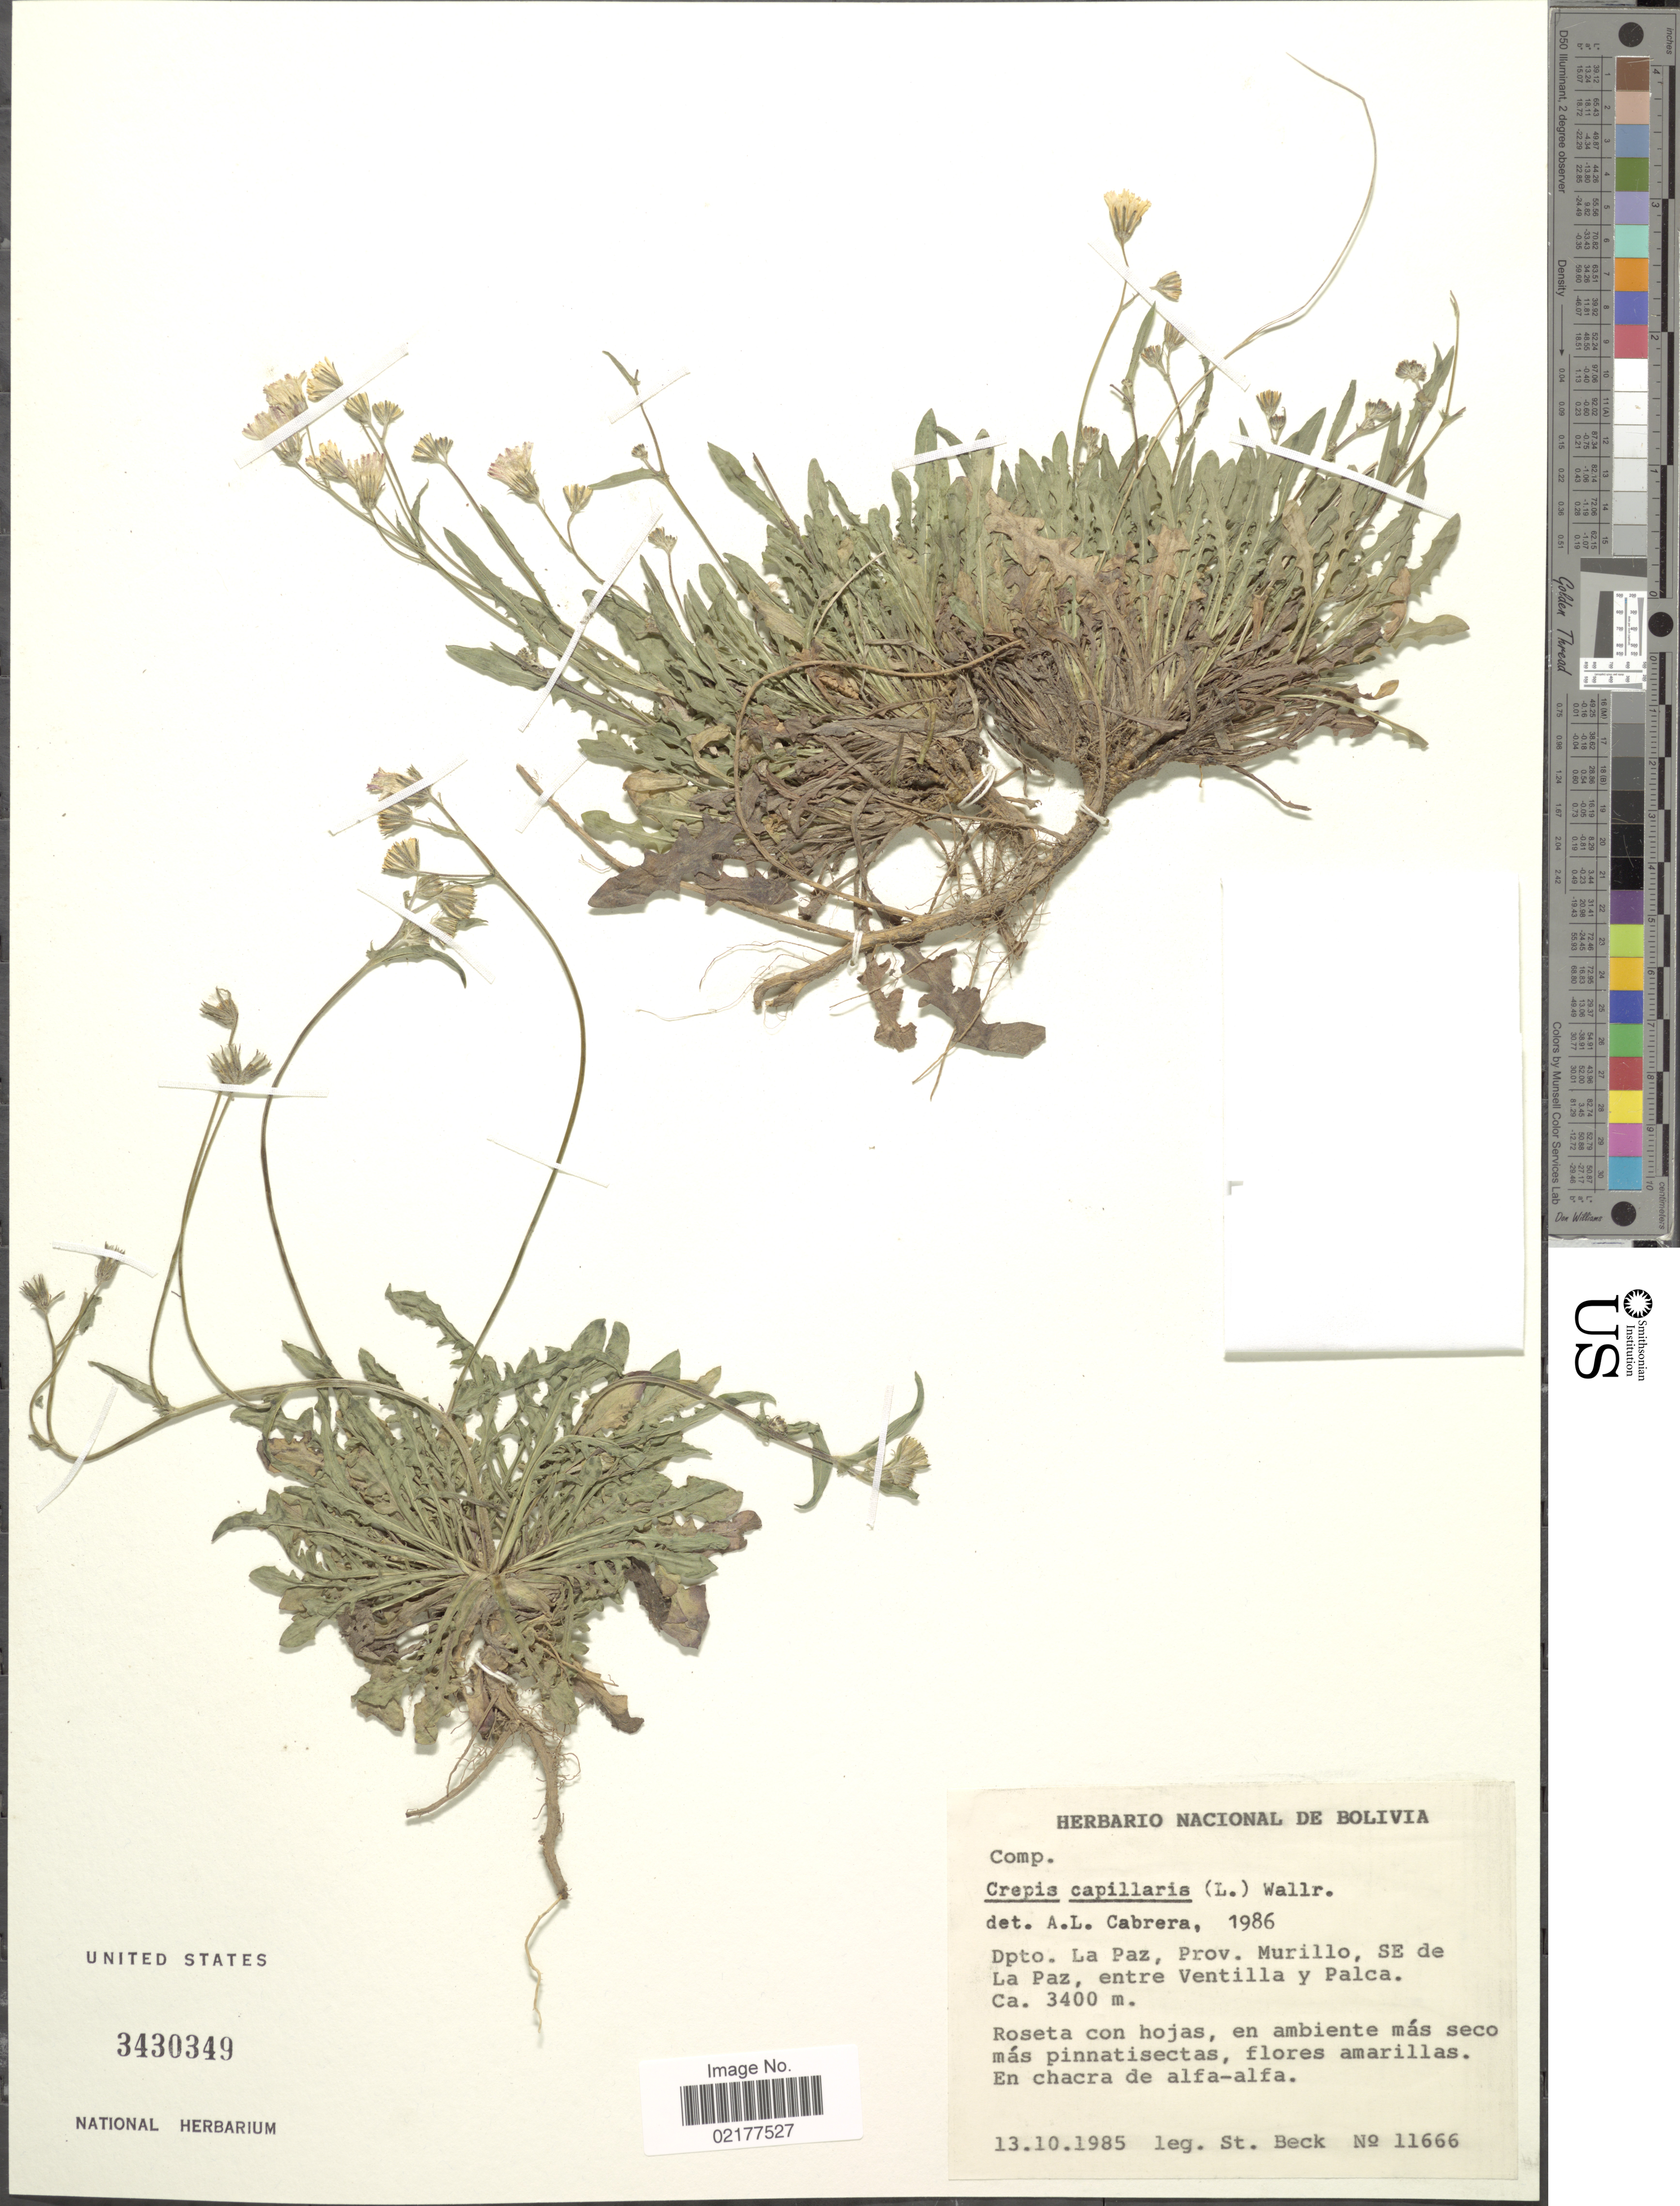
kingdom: Plantae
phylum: Tracheophyta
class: Magnoliopsida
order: Asterales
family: Asteraceae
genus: Crepis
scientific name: Crepis capillaris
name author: (L.) Wallr.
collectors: S. G. Beck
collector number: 11666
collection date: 1985-10-13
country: Bolivia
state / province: La Paz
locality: Prov. Murillo, SE de La Paz, entre Ventilla y Palca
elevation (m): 3400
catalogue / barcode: US 3430349